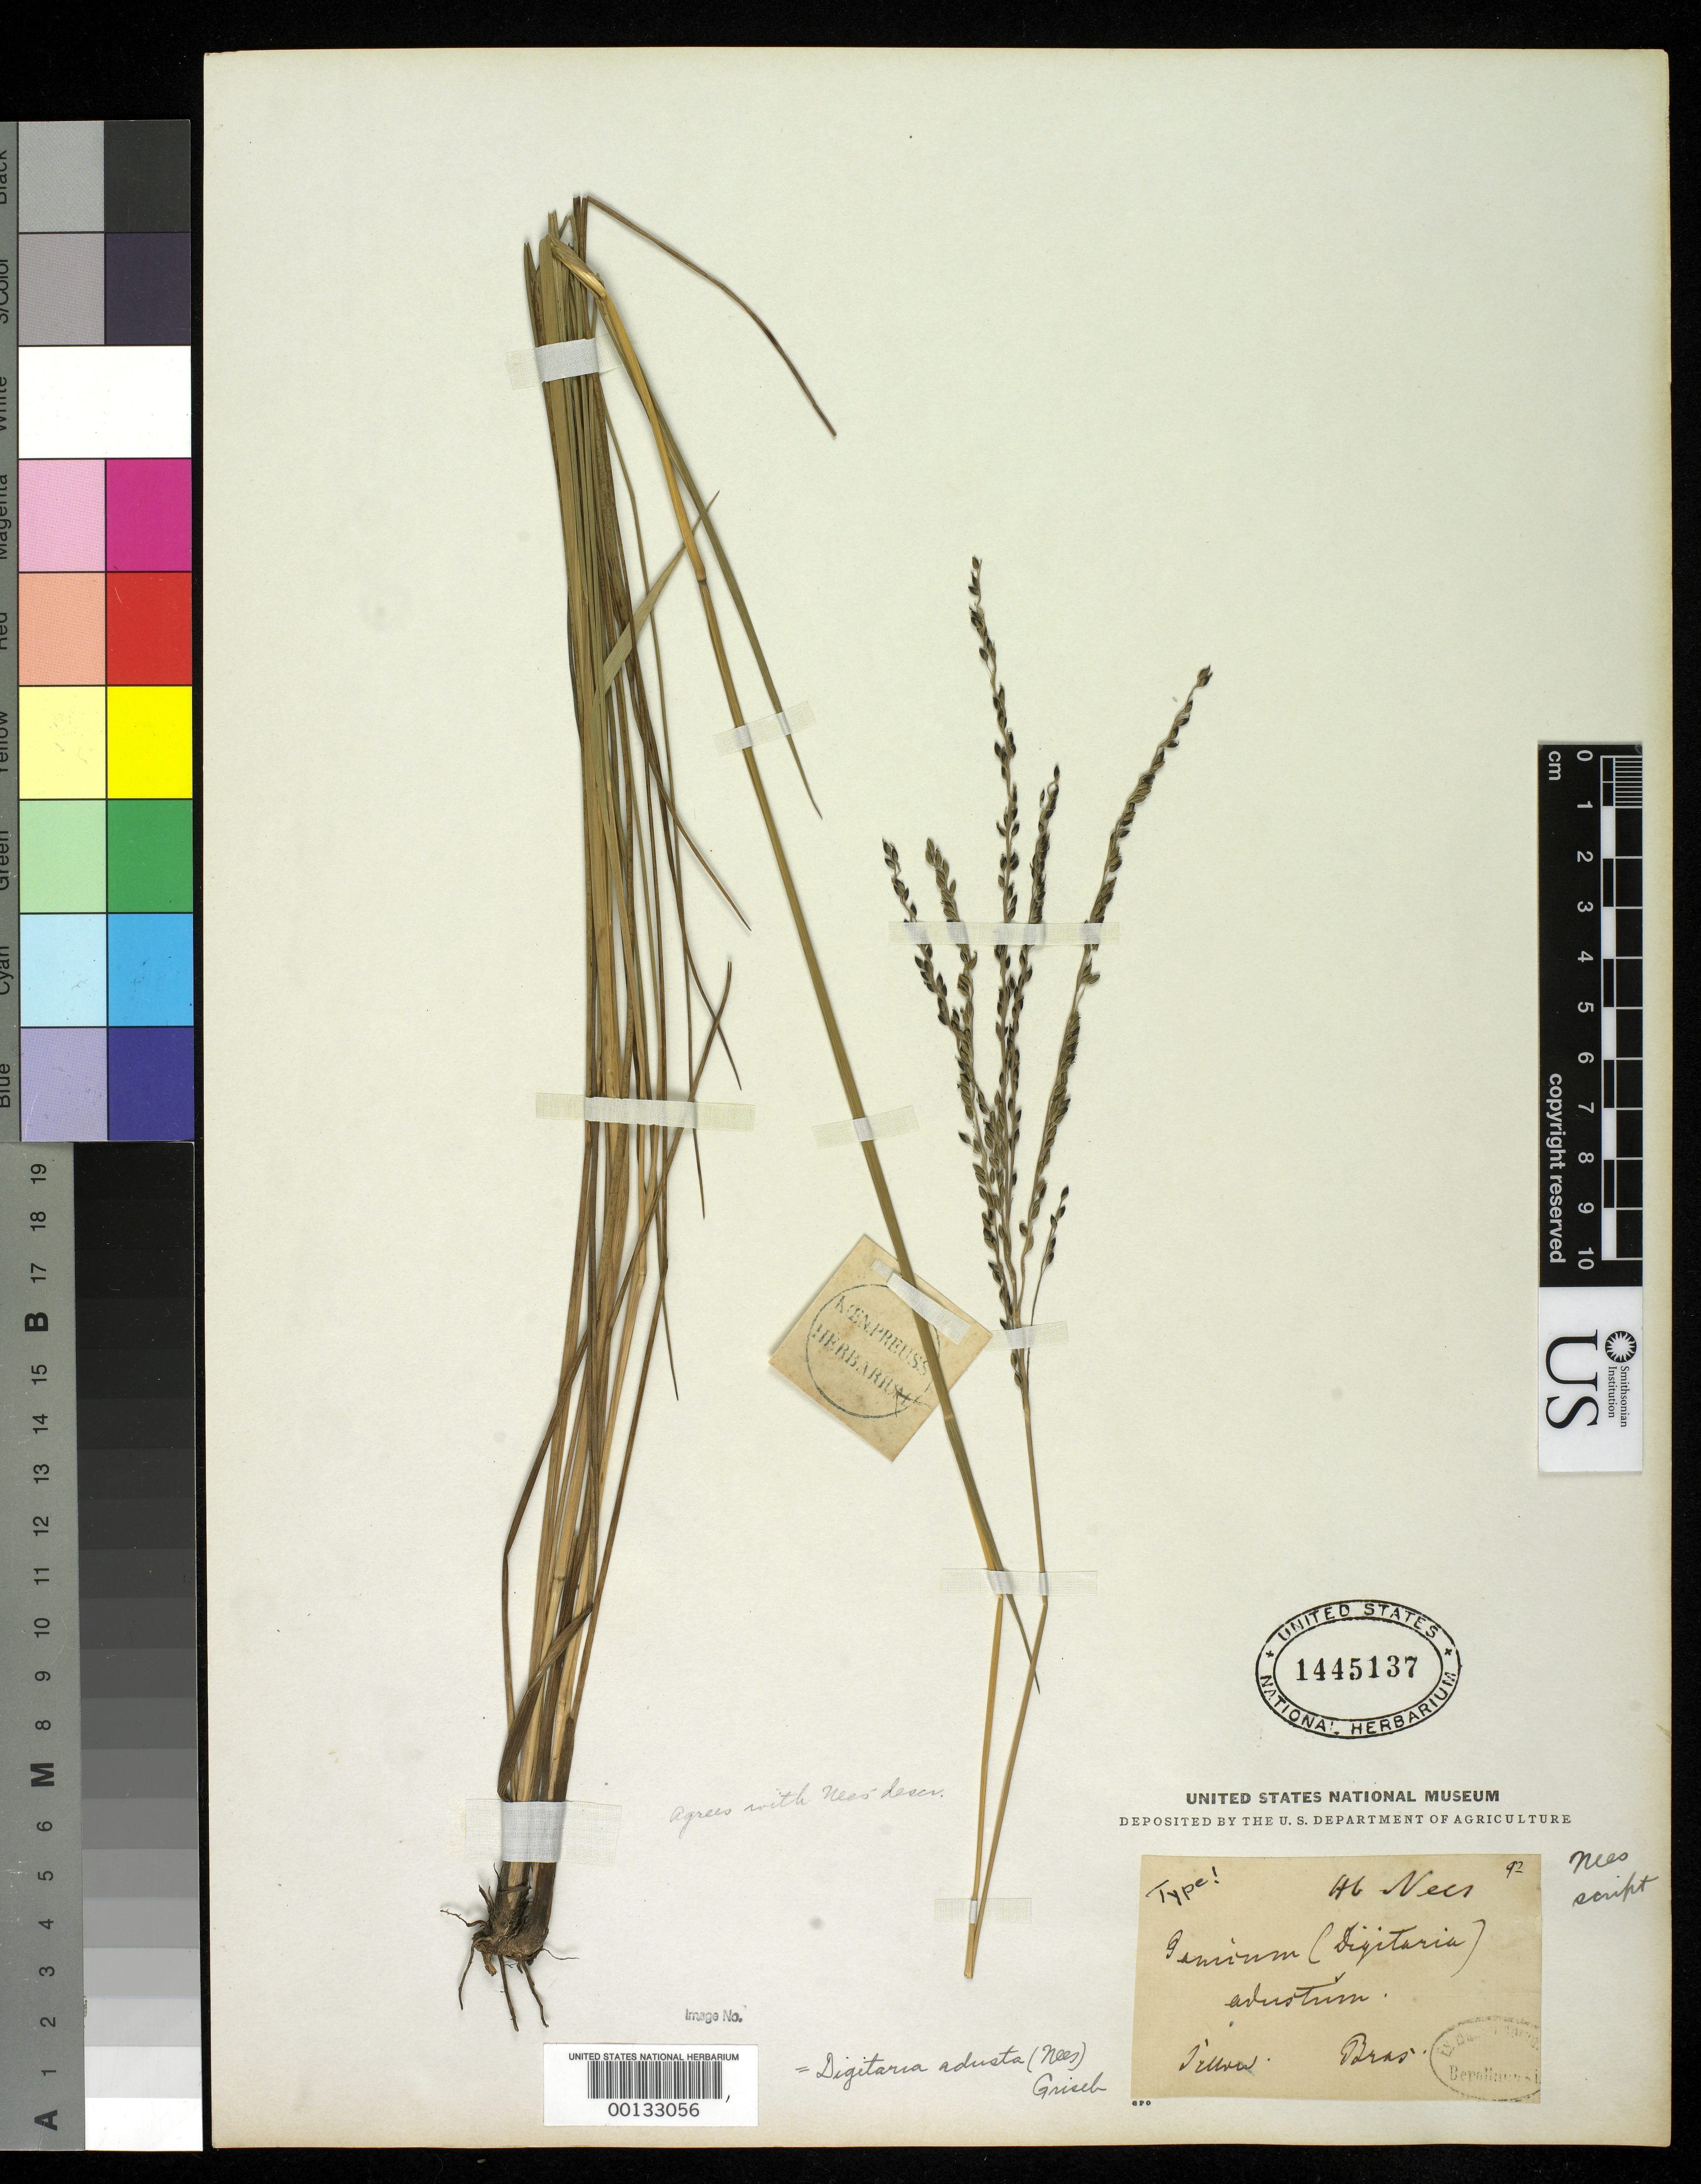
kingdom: Plantae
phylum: Tracheophyta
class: Liliopsida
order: Poales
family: Poaceae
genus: Panicum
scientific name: Panicum adustum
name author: Nees in Mart.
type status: Isotype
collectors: F. Sellow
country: Brazil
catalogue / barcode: US 1445137